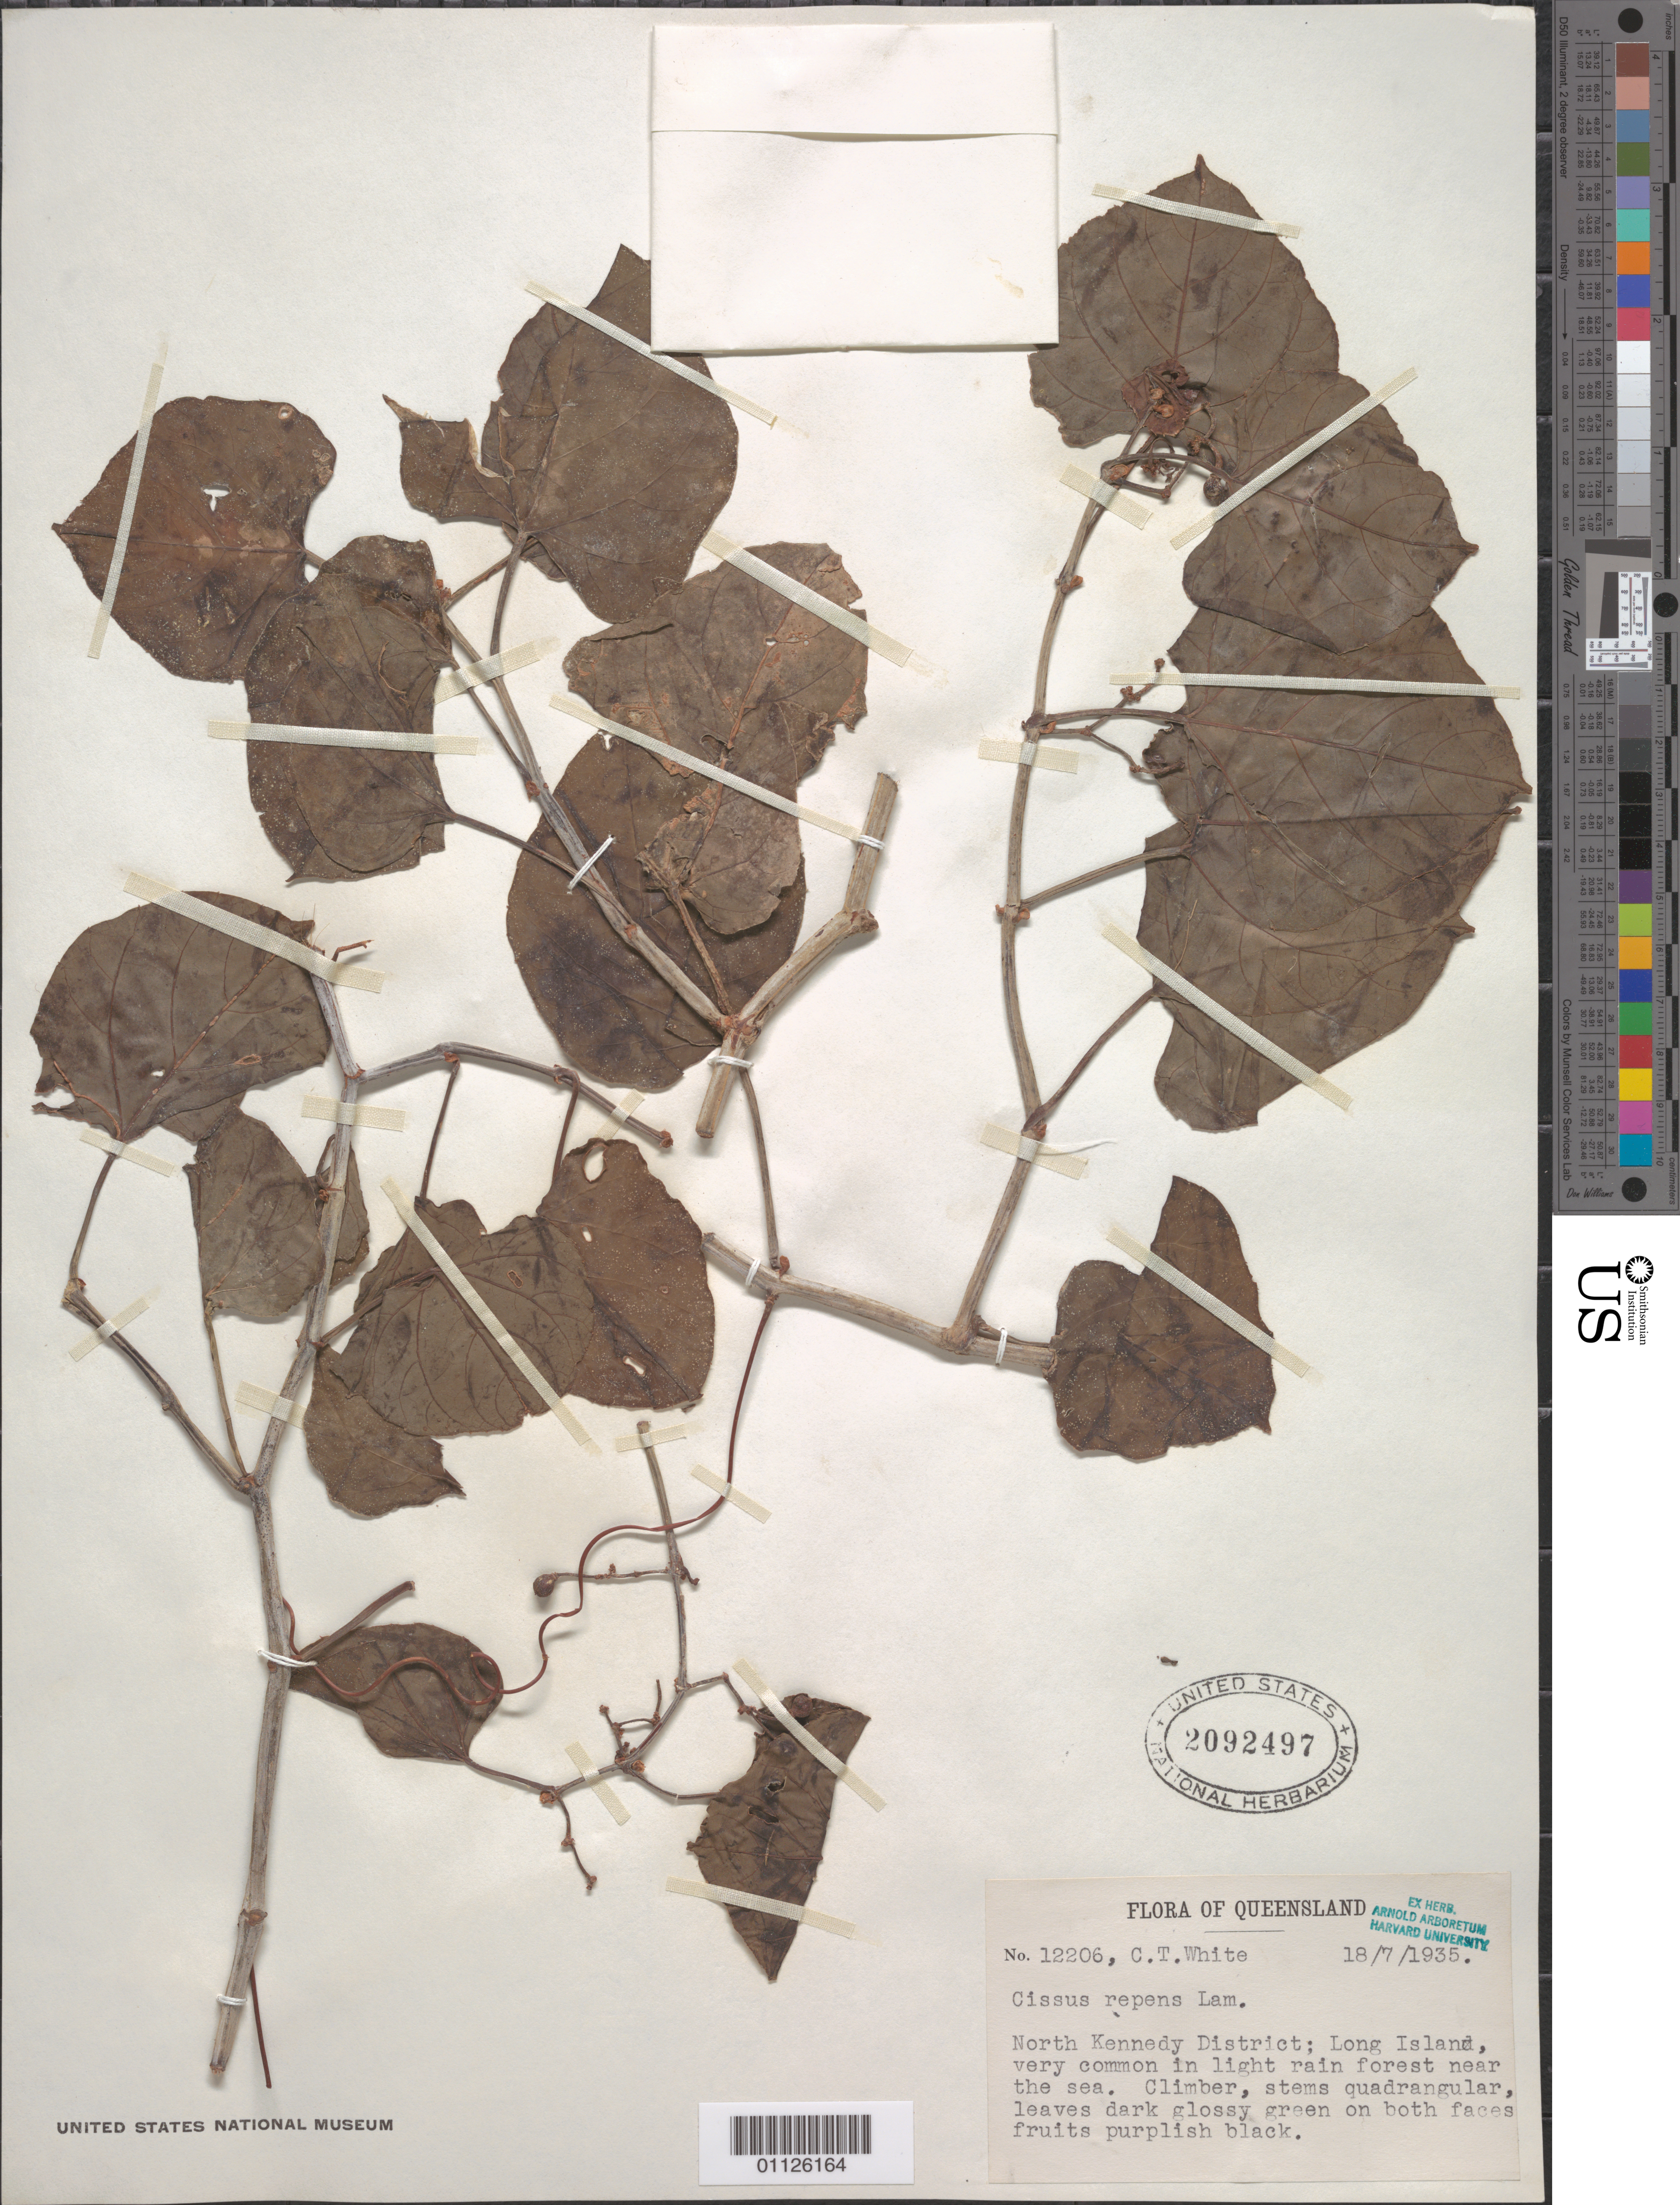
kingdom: Plantae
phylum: Tracheophyta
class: Magnoliopsida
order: Vitales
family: Vitaceae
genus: Cissus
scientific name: Cissus repens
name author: Lam.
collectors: C. T. White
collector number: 12206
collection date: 1935-07-18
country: Australia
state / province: Queensland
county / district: North Kennedy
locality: Long Island.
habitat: Very common in light rain forest near the sea. Climber.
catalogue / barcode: US 2092497